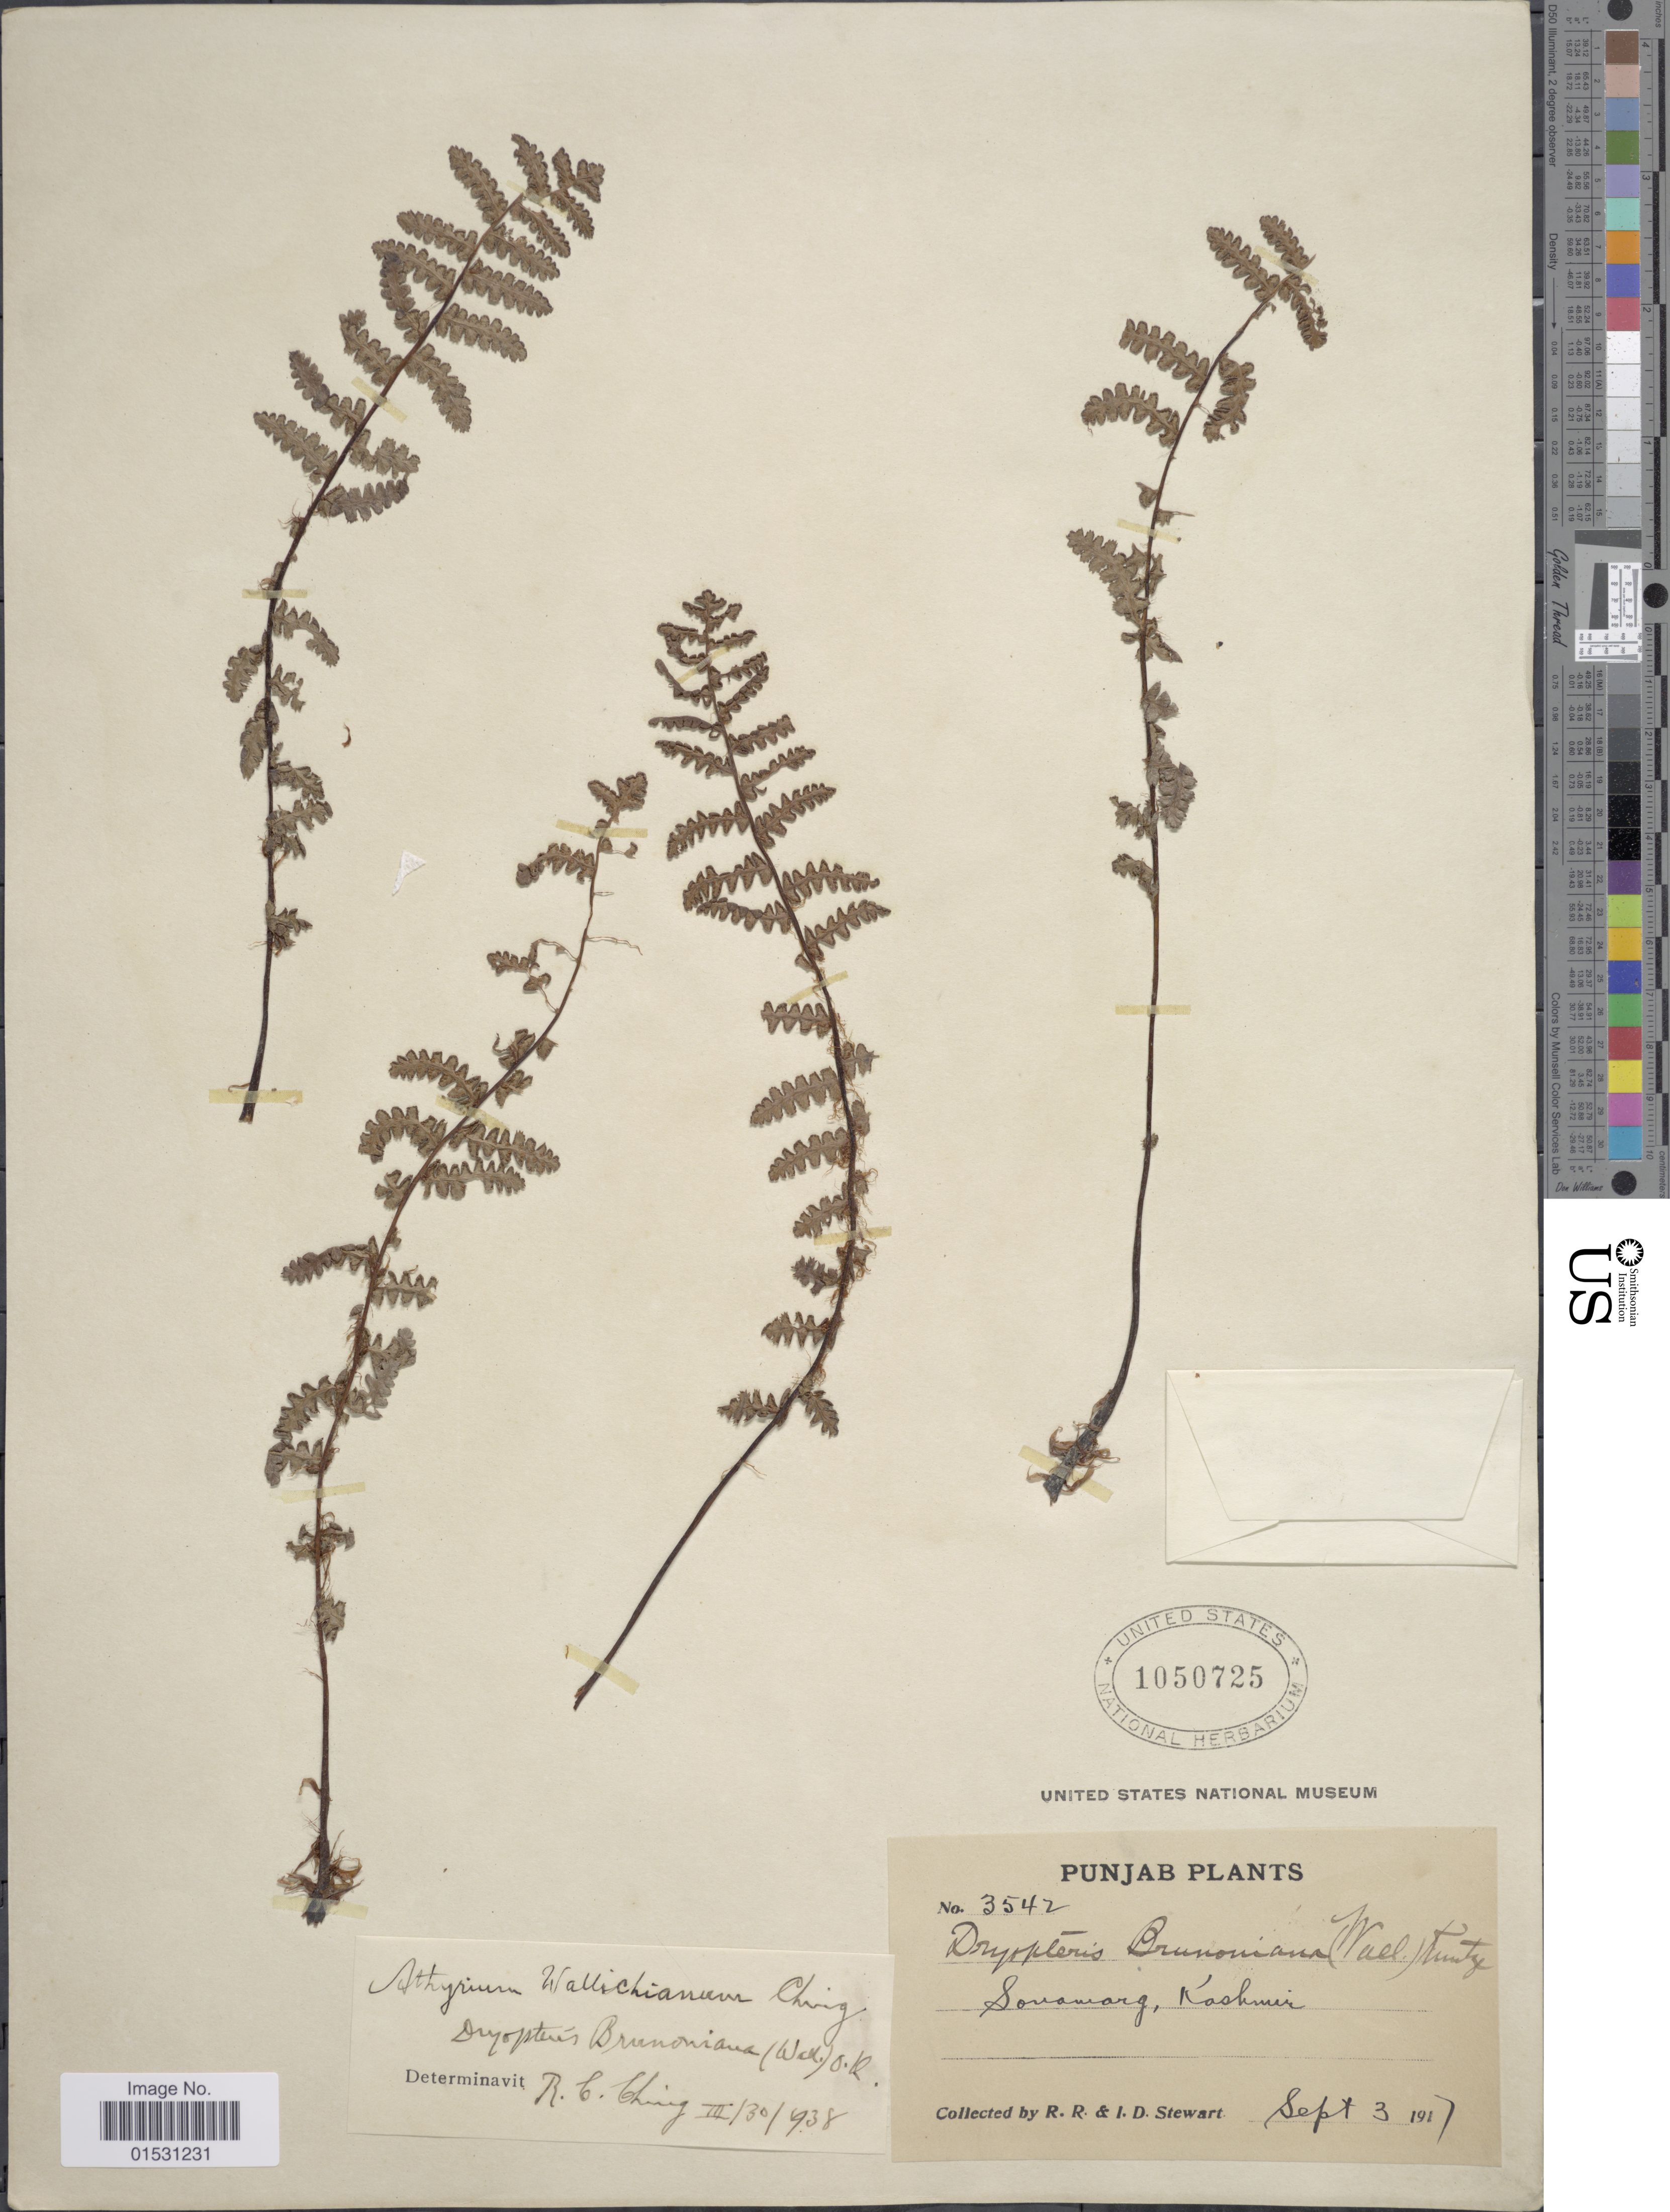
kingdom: Plantae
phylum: Tracheophyta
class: Polypodiopsida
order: Polypodiales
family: Athyriaceae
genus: Athyrium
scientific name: Athyrium wallickianum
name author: Ching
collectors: R. R. Stewart & I. Stewart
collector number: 3542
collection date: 1917-09-03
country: India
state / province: Punjab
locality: Sanomang, Kashmir.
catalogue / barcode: US 1050725